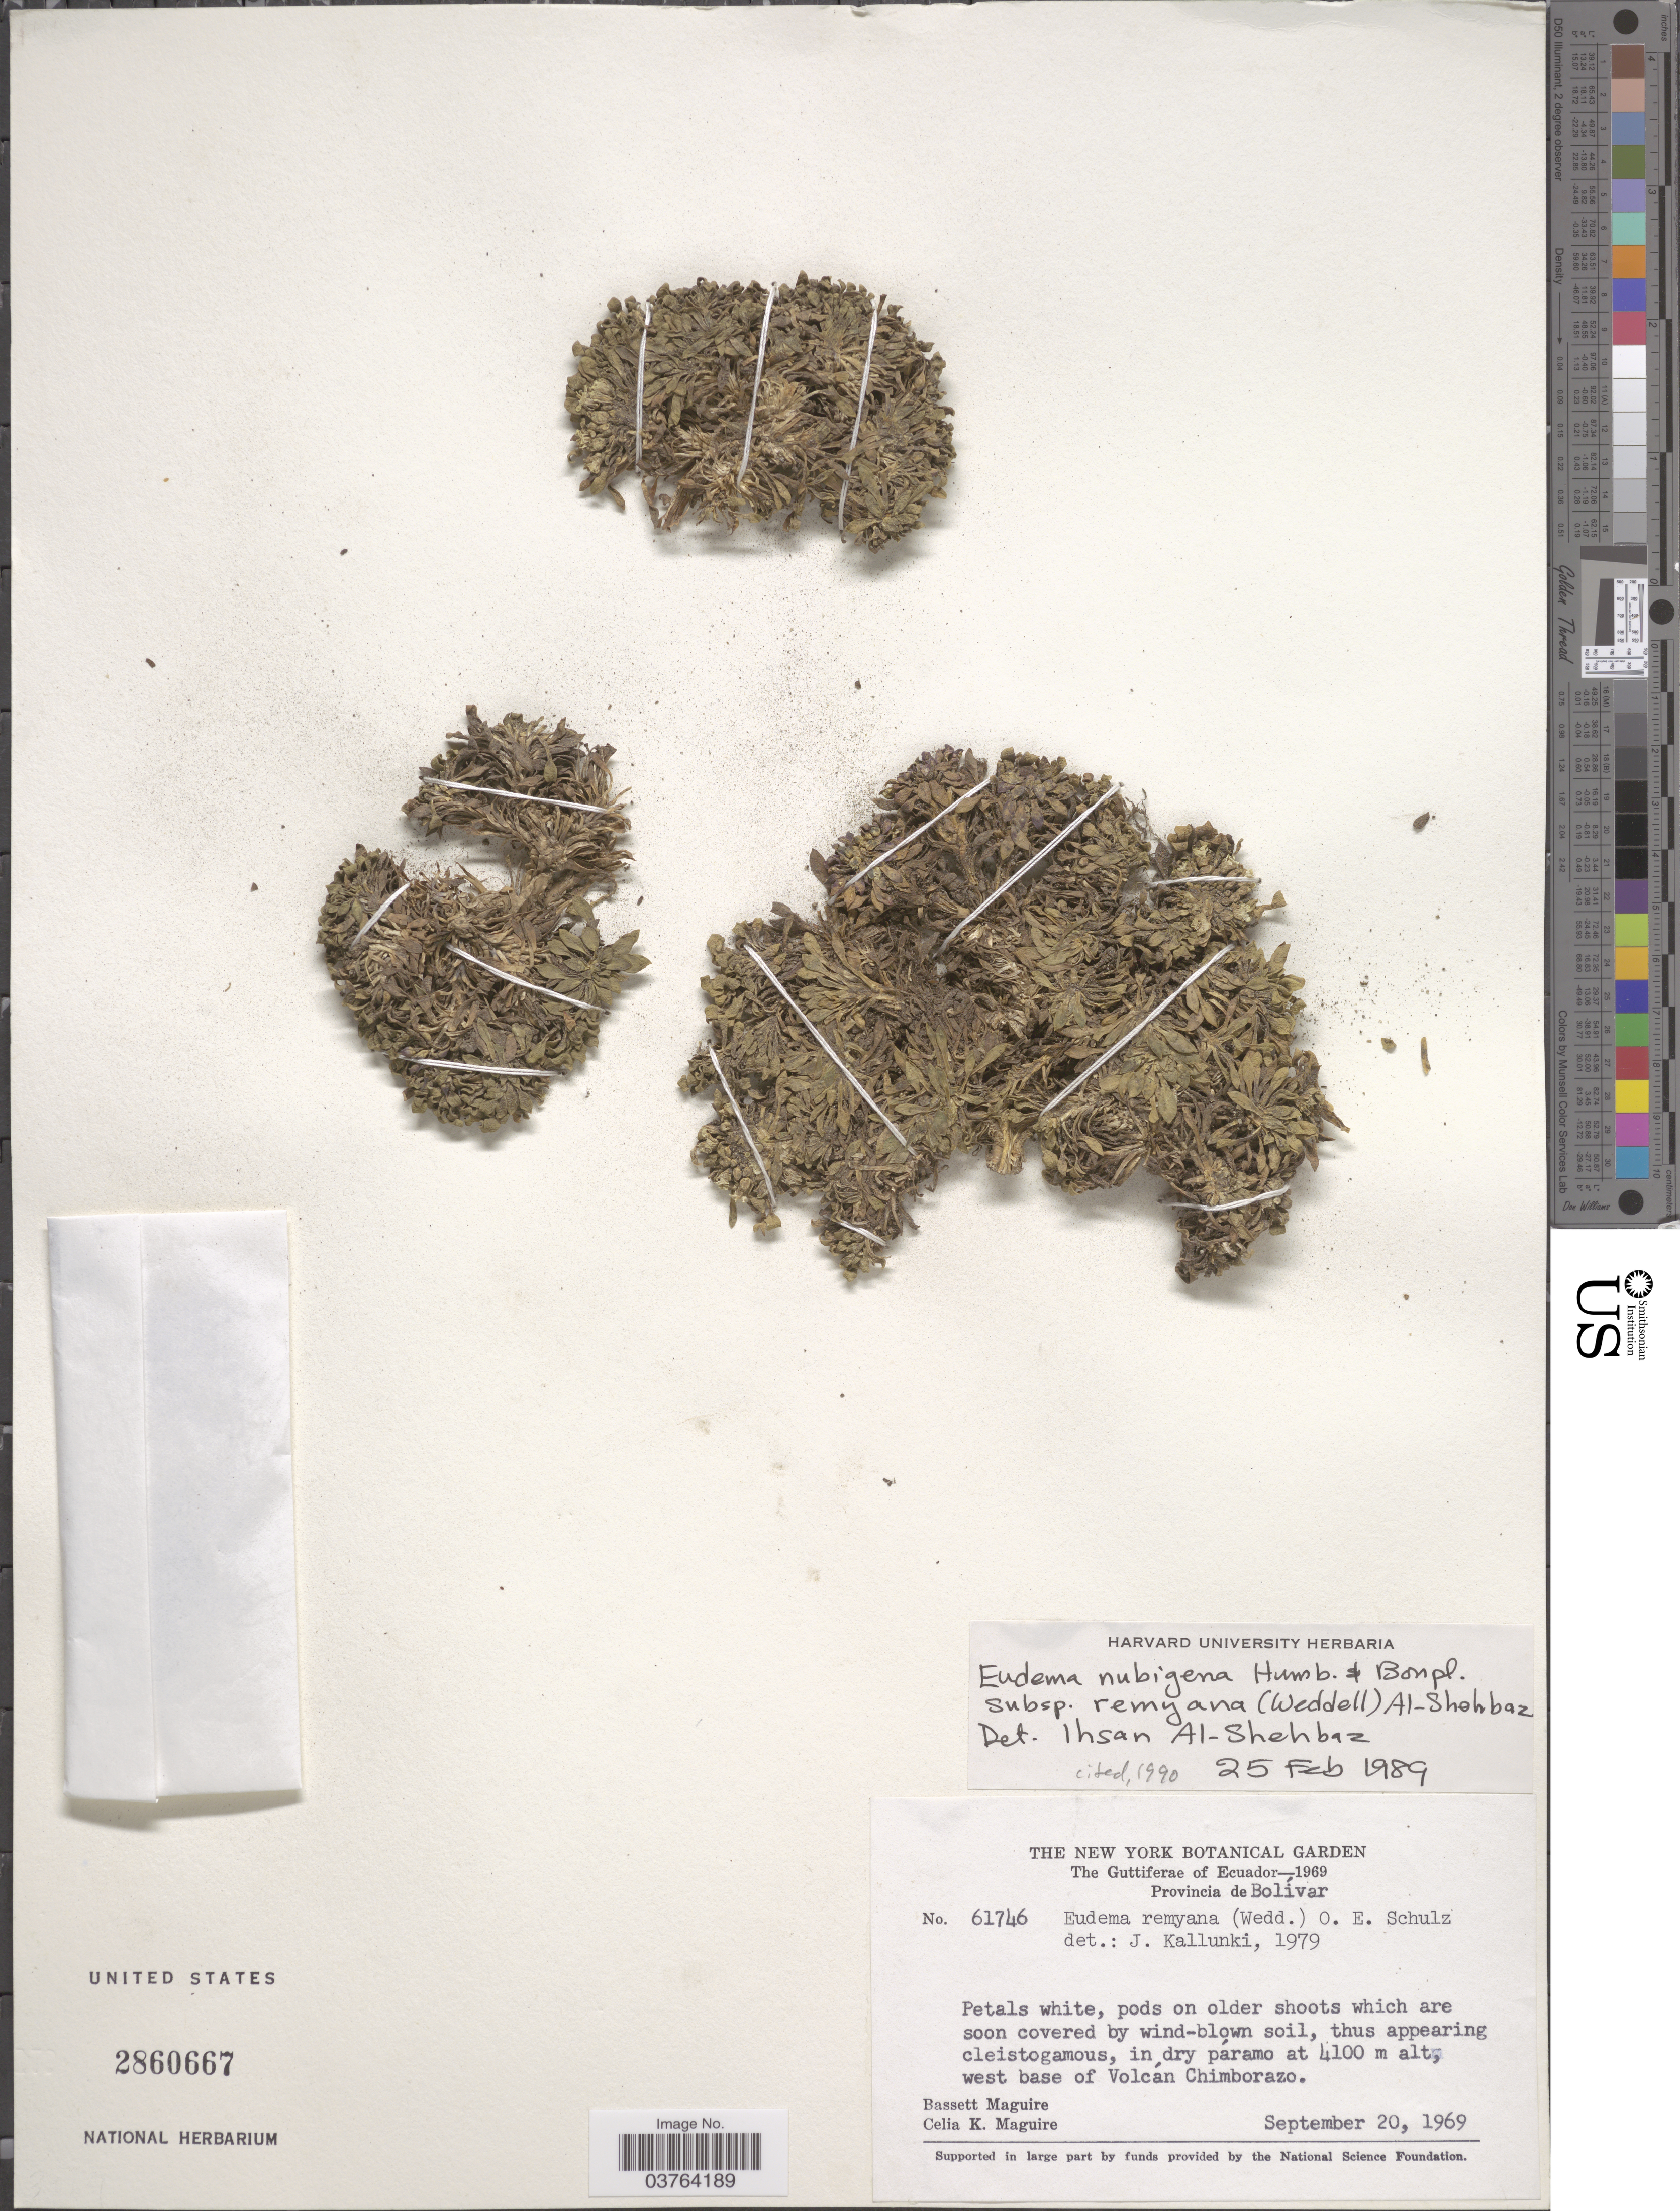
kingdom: Plantae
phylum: Tracheophyta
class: Magnoliopsida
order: Brassicales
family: Brassicaceae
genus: Eudema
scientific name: Eudema nubigena subsp. remyana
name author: (Wedd.) Al-Shehbaz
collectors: B. Maguire & C. K. Maguire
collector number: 61746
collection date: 1969-09-20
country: Ecuador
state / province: Bolívar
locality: The Guttiferae of Ecuador. West base of Volcán Chimborazo.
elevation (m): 4100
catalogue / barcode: US 2860667